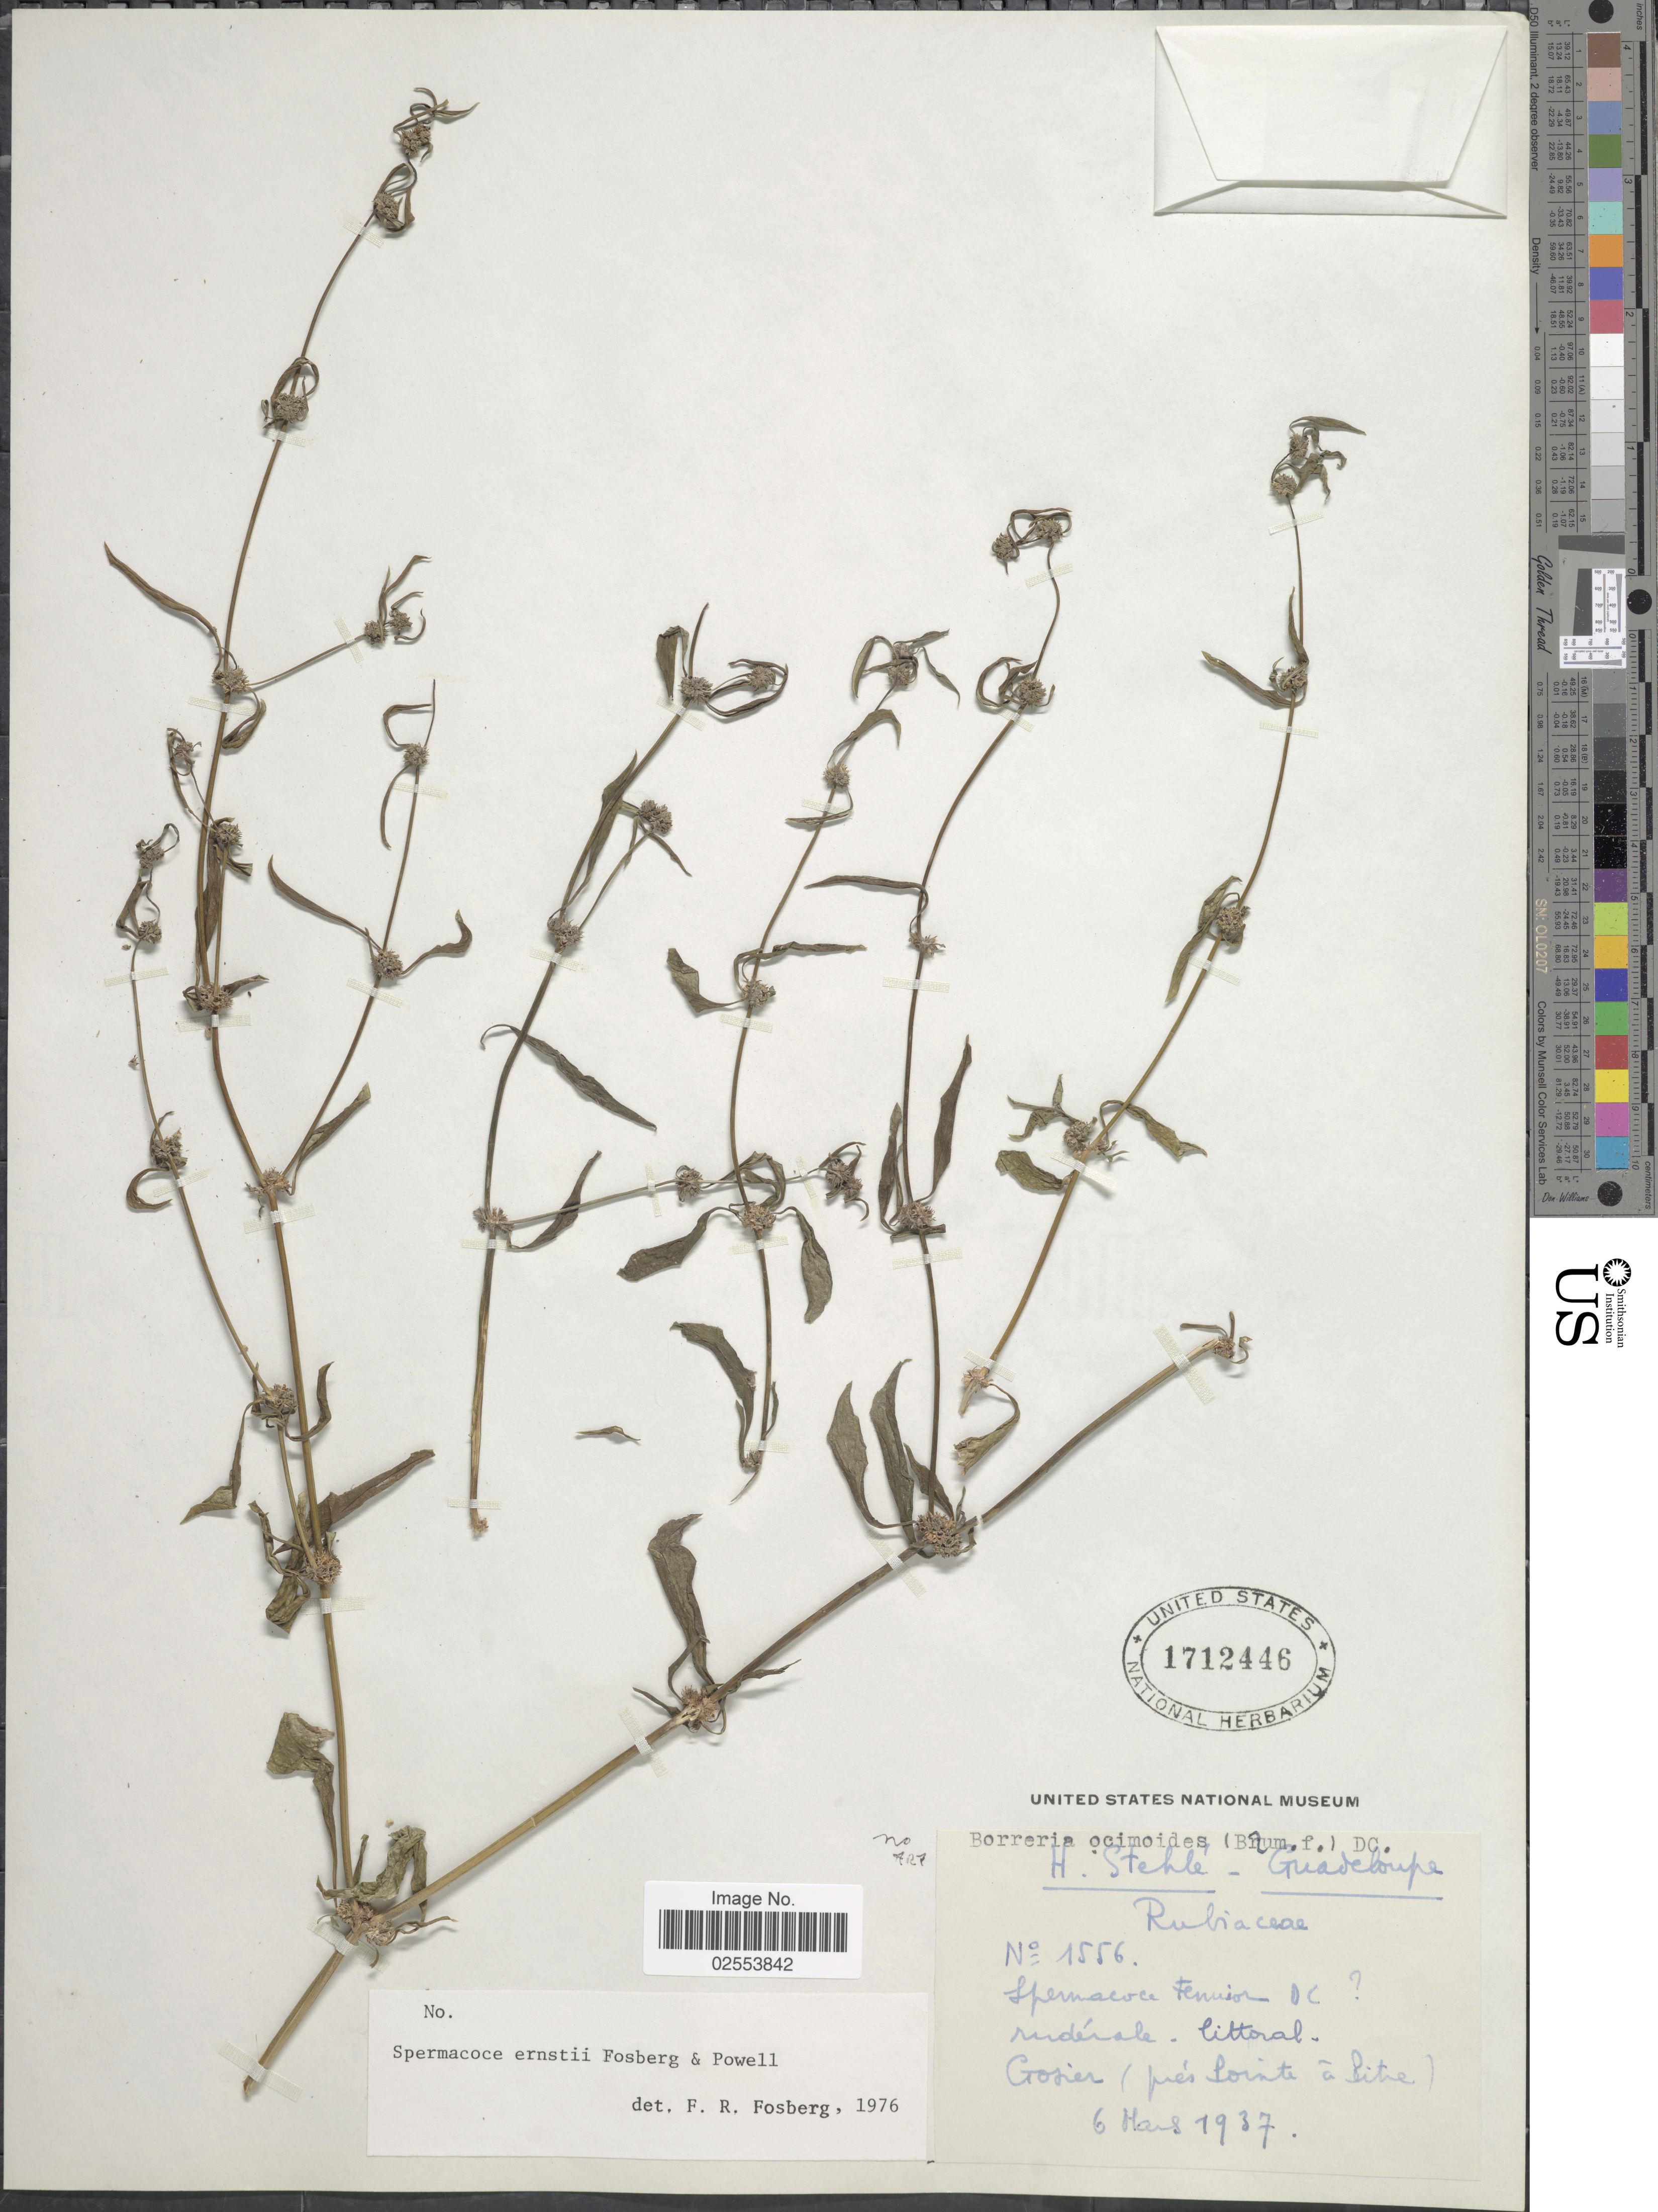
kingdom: Plantae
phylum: Tracheophyta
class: Magnoliopsida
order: Gentianales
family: Rubiaceae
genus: Spermacoce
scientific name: Spermacoce ernstii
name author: Fosberg & D.A. Powell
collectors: H. Stehlé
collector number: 1556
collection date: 1937-03-06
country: Guadeloupe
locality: Gosier (pres Pointe à Pitre).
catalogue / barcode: US 1712446